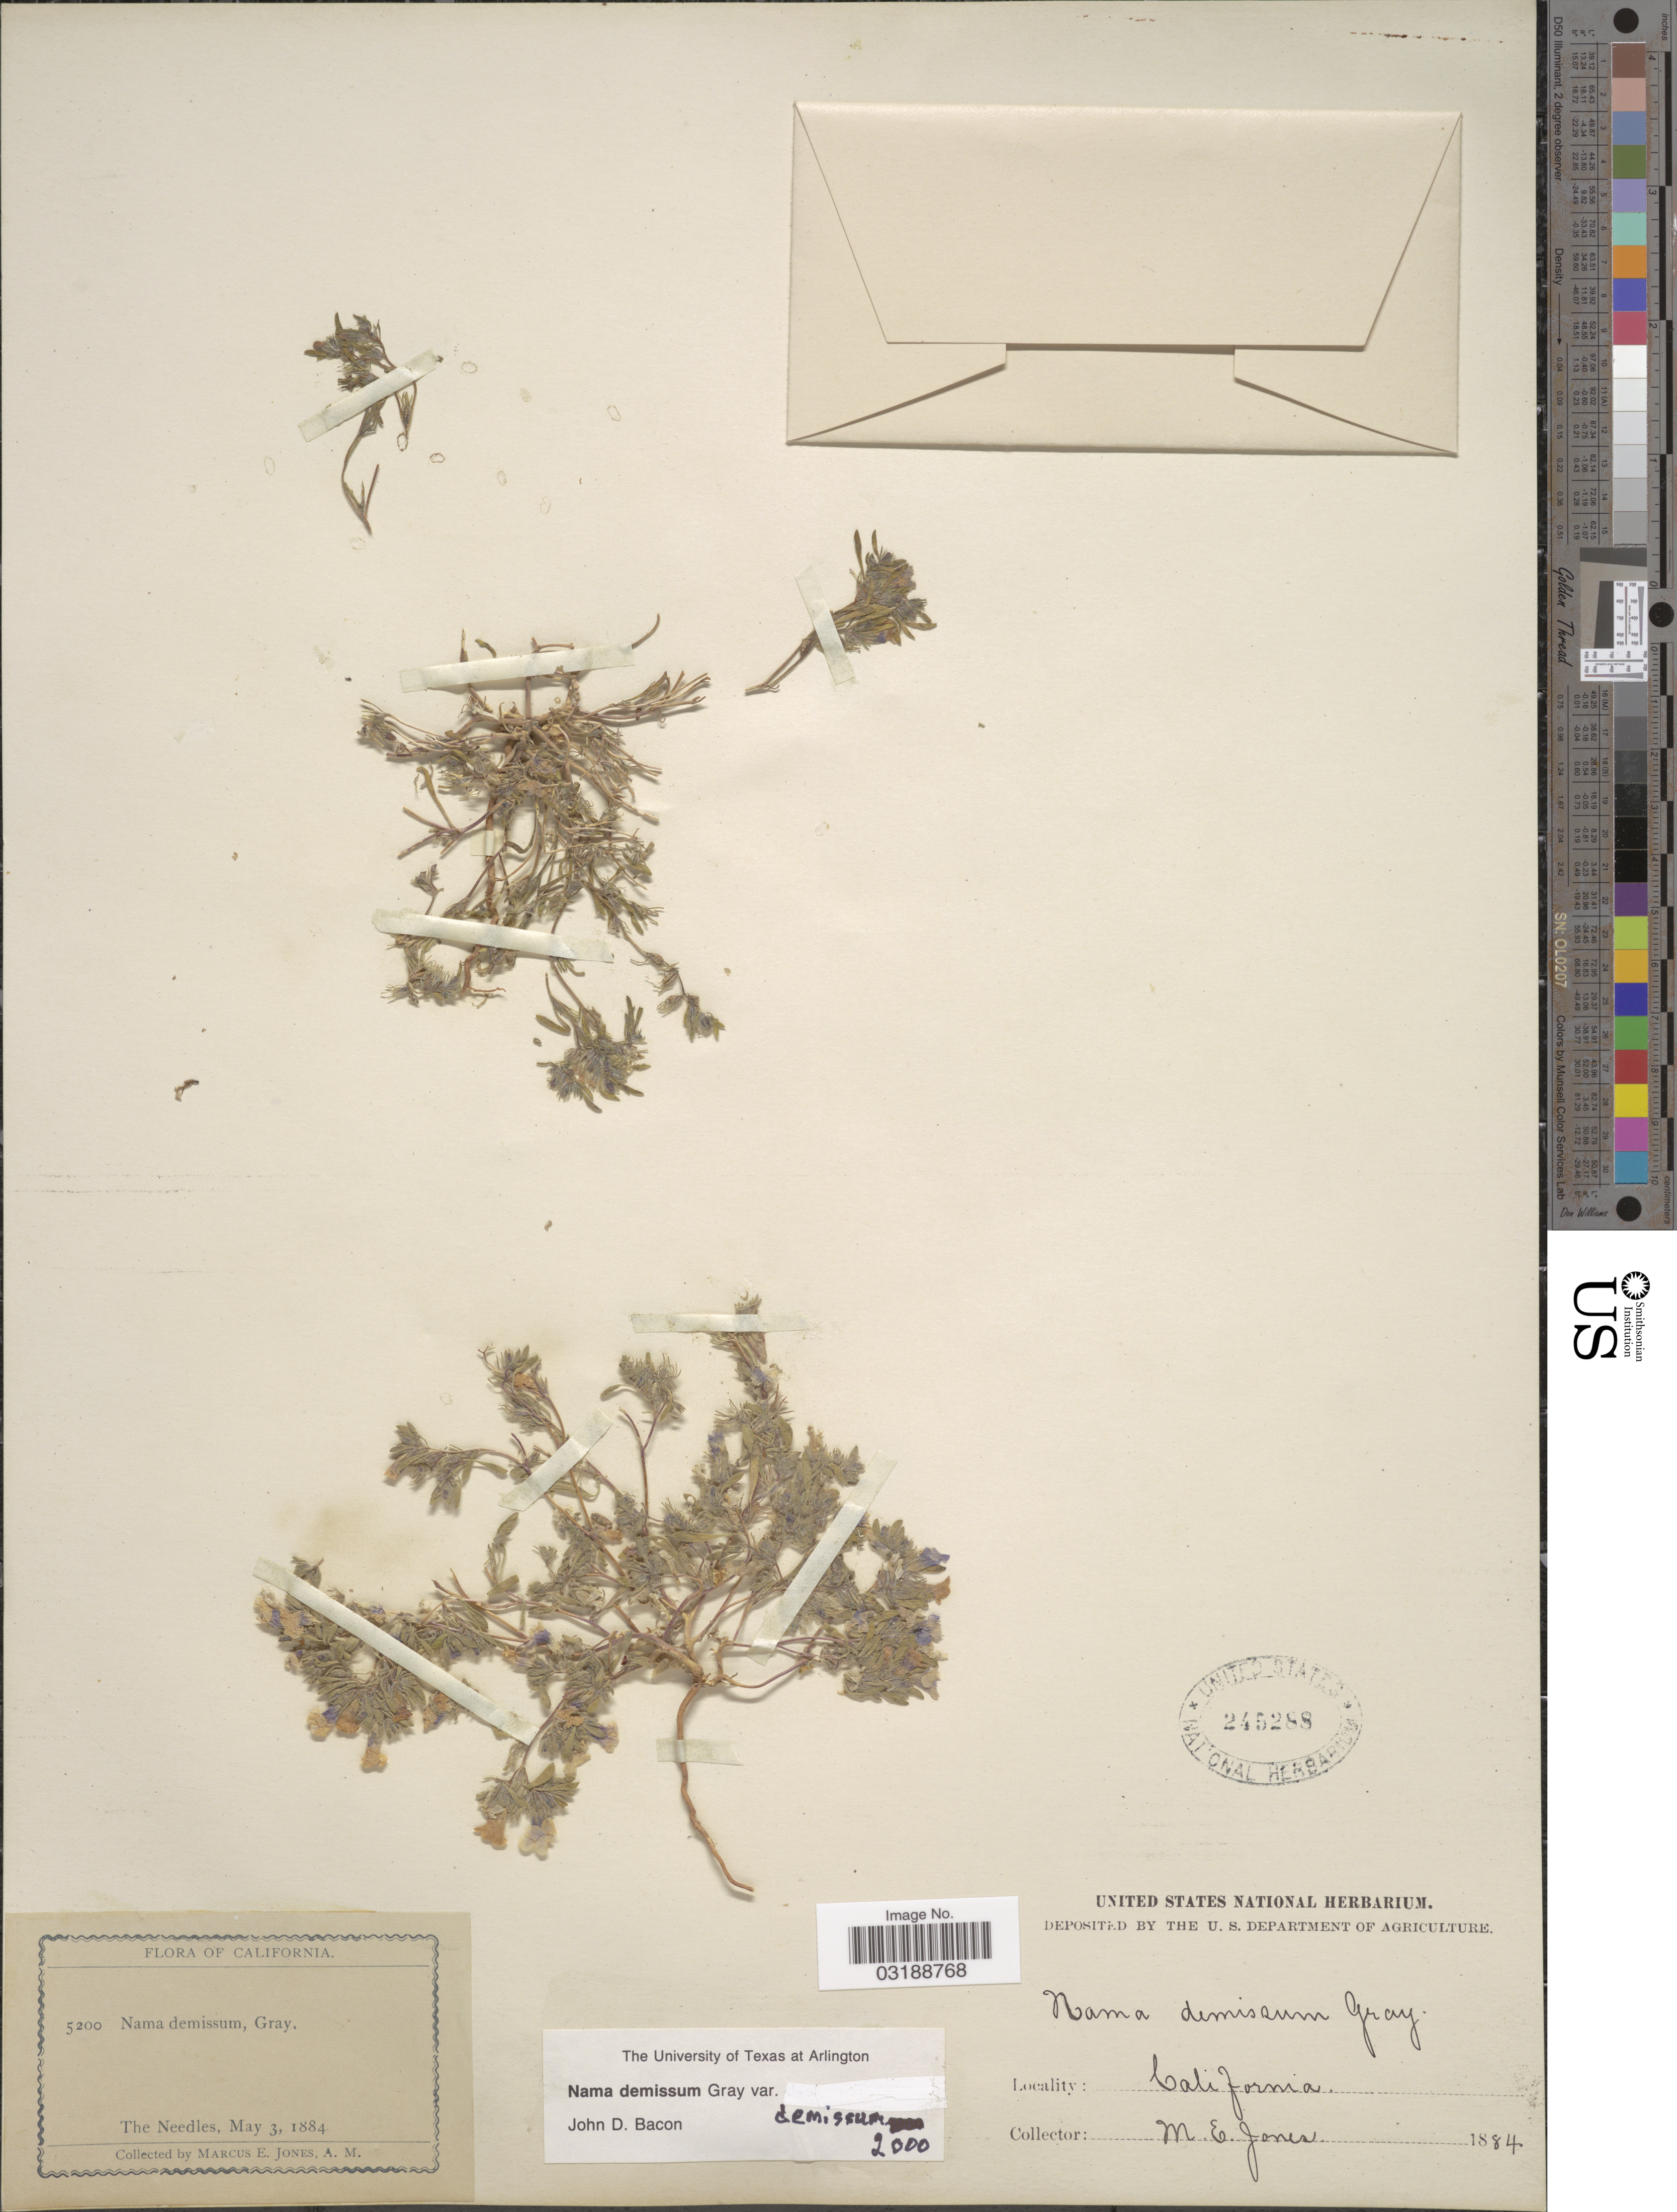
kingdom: Plantae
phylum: Tracheophyta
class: Magnoliopsida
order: Boraginales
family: Namaceae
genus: Nama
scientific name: Nama demissa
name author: A. Gray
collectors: M. E. Jones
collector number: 5200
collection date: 1884-05-03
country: United States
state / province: California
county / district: San Bernardino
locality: The Needles.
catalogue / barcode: US 245288